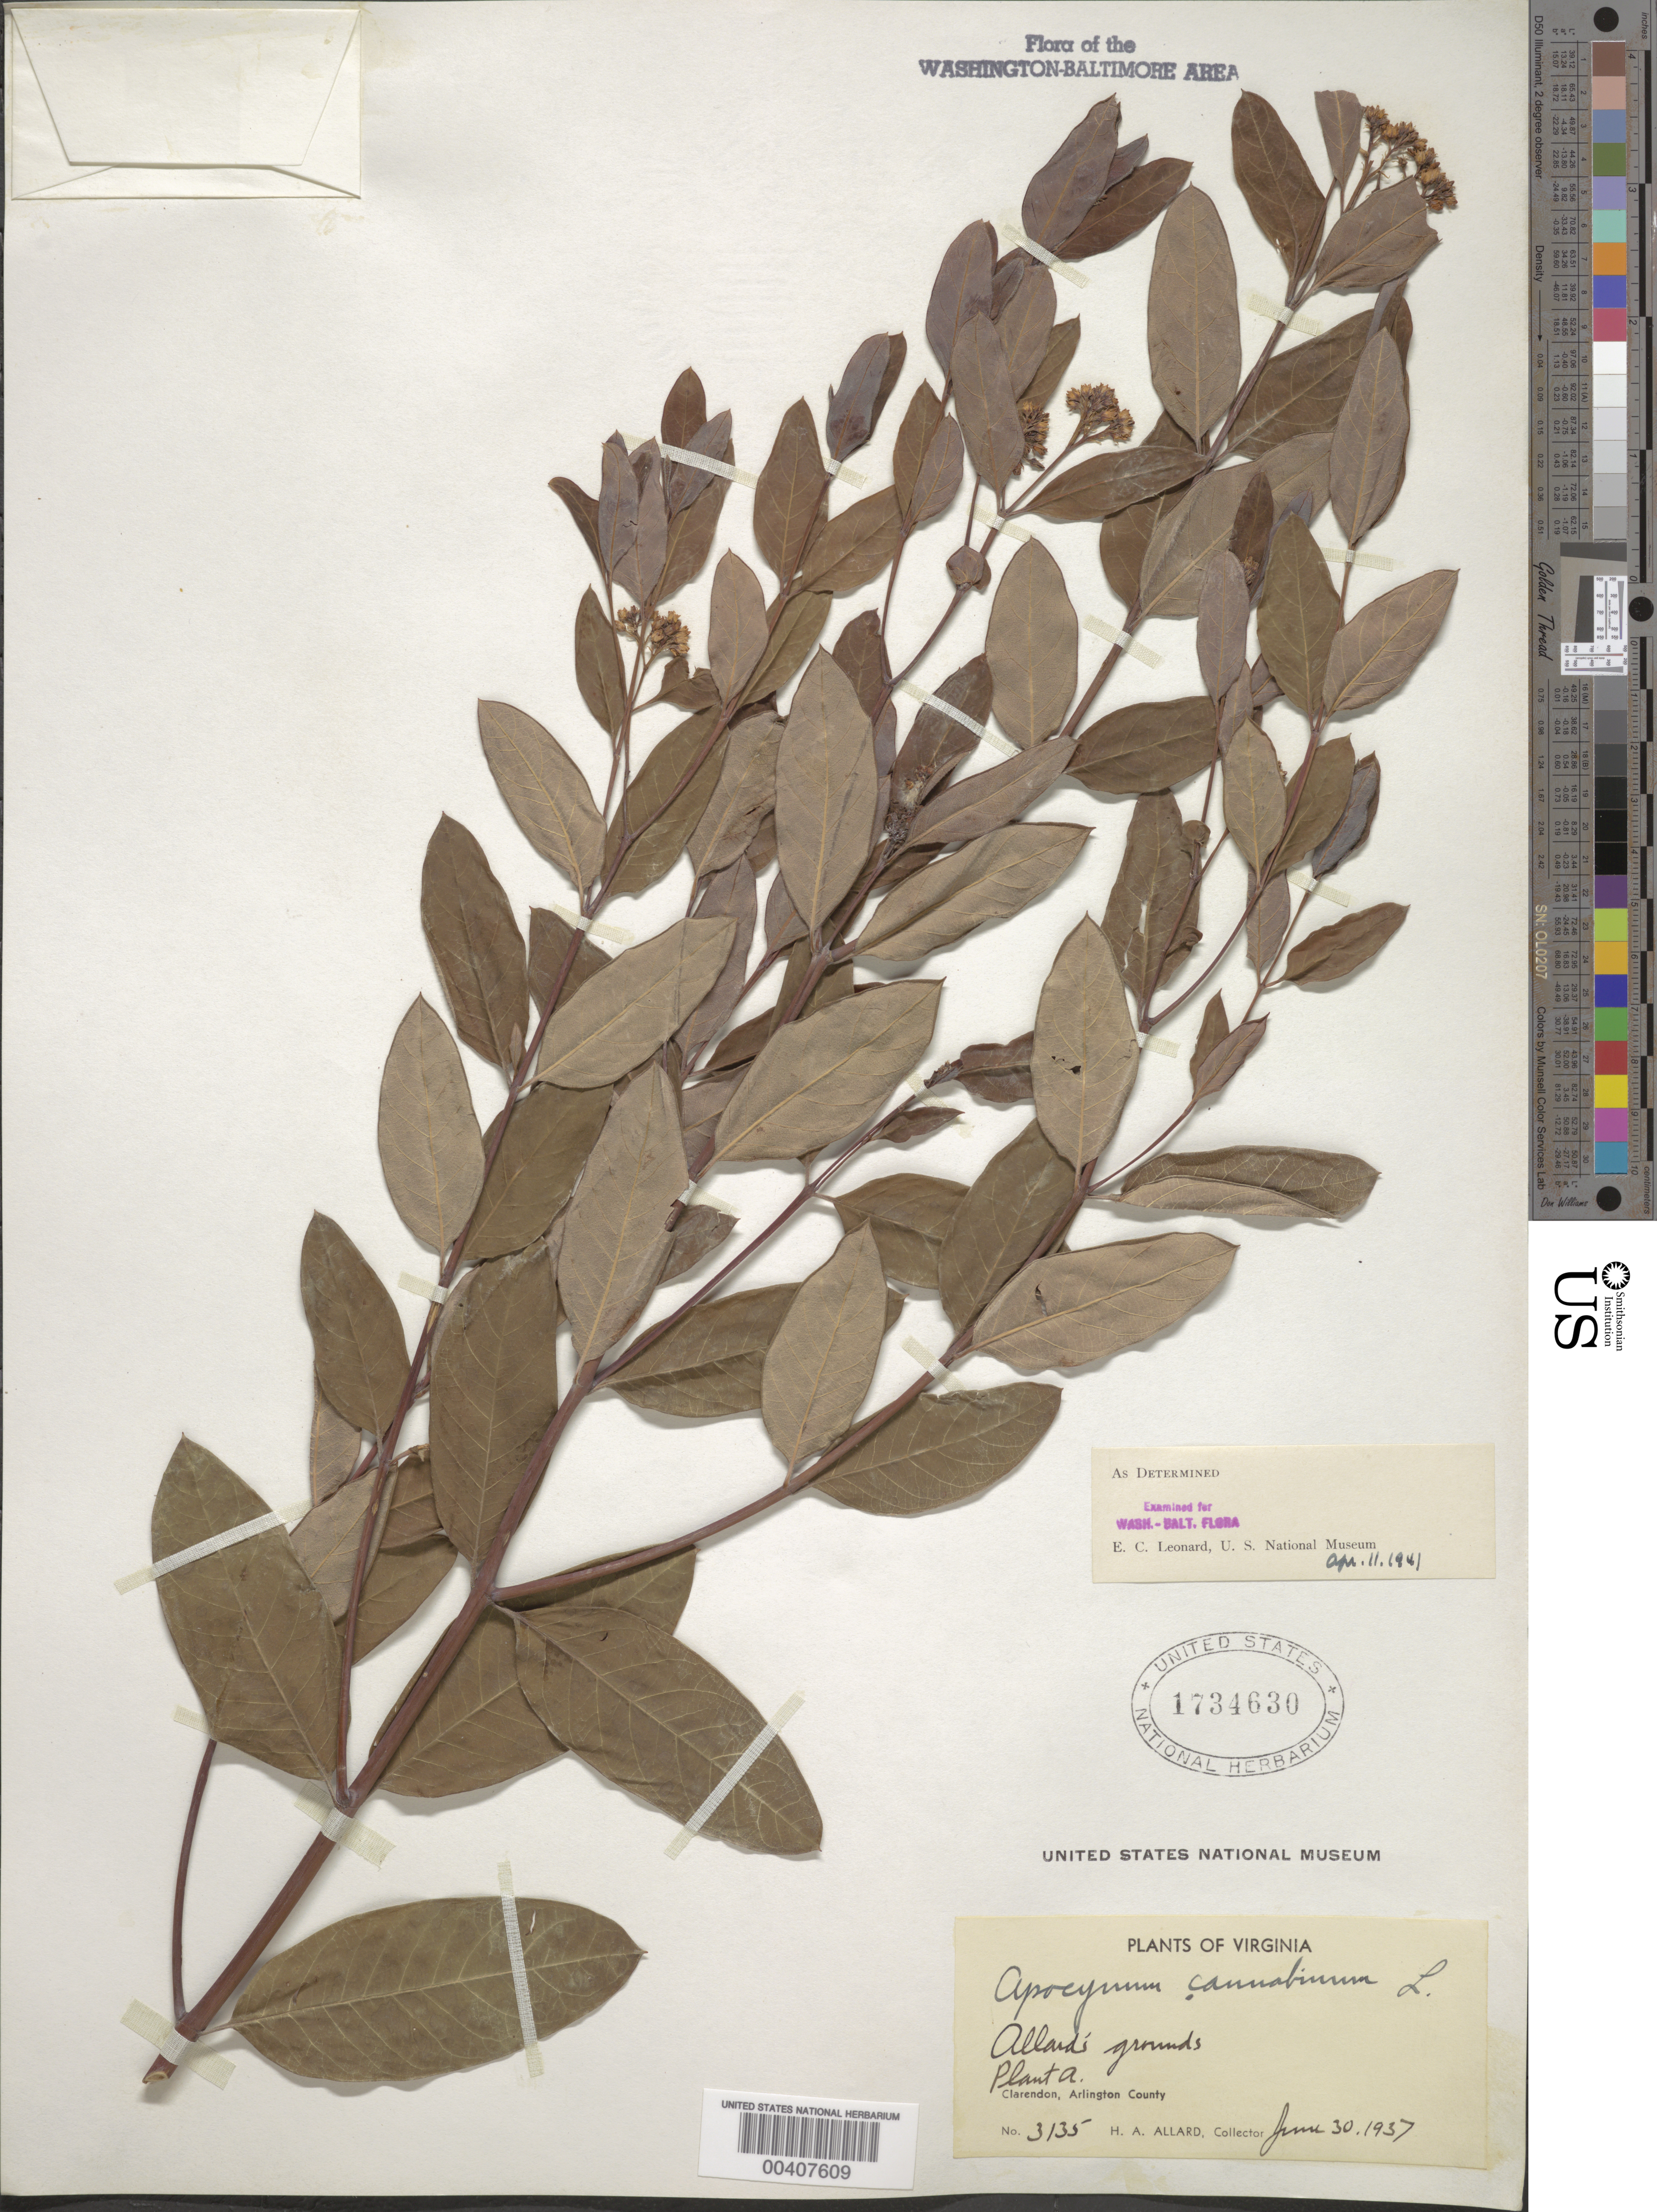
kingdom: Plantae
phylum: Tracheophyta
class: Magnoliopsida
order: Gentianales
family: Apocynaceae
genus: Apocynum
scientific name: Apocynum cannabinum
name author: L.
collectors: H. A. Allard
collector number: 3135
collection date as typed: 30 Jun 1937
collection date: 1937-06-30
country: United States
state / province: Virginia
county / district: Fairfax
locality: West Falls Church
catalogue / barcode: US 1734630